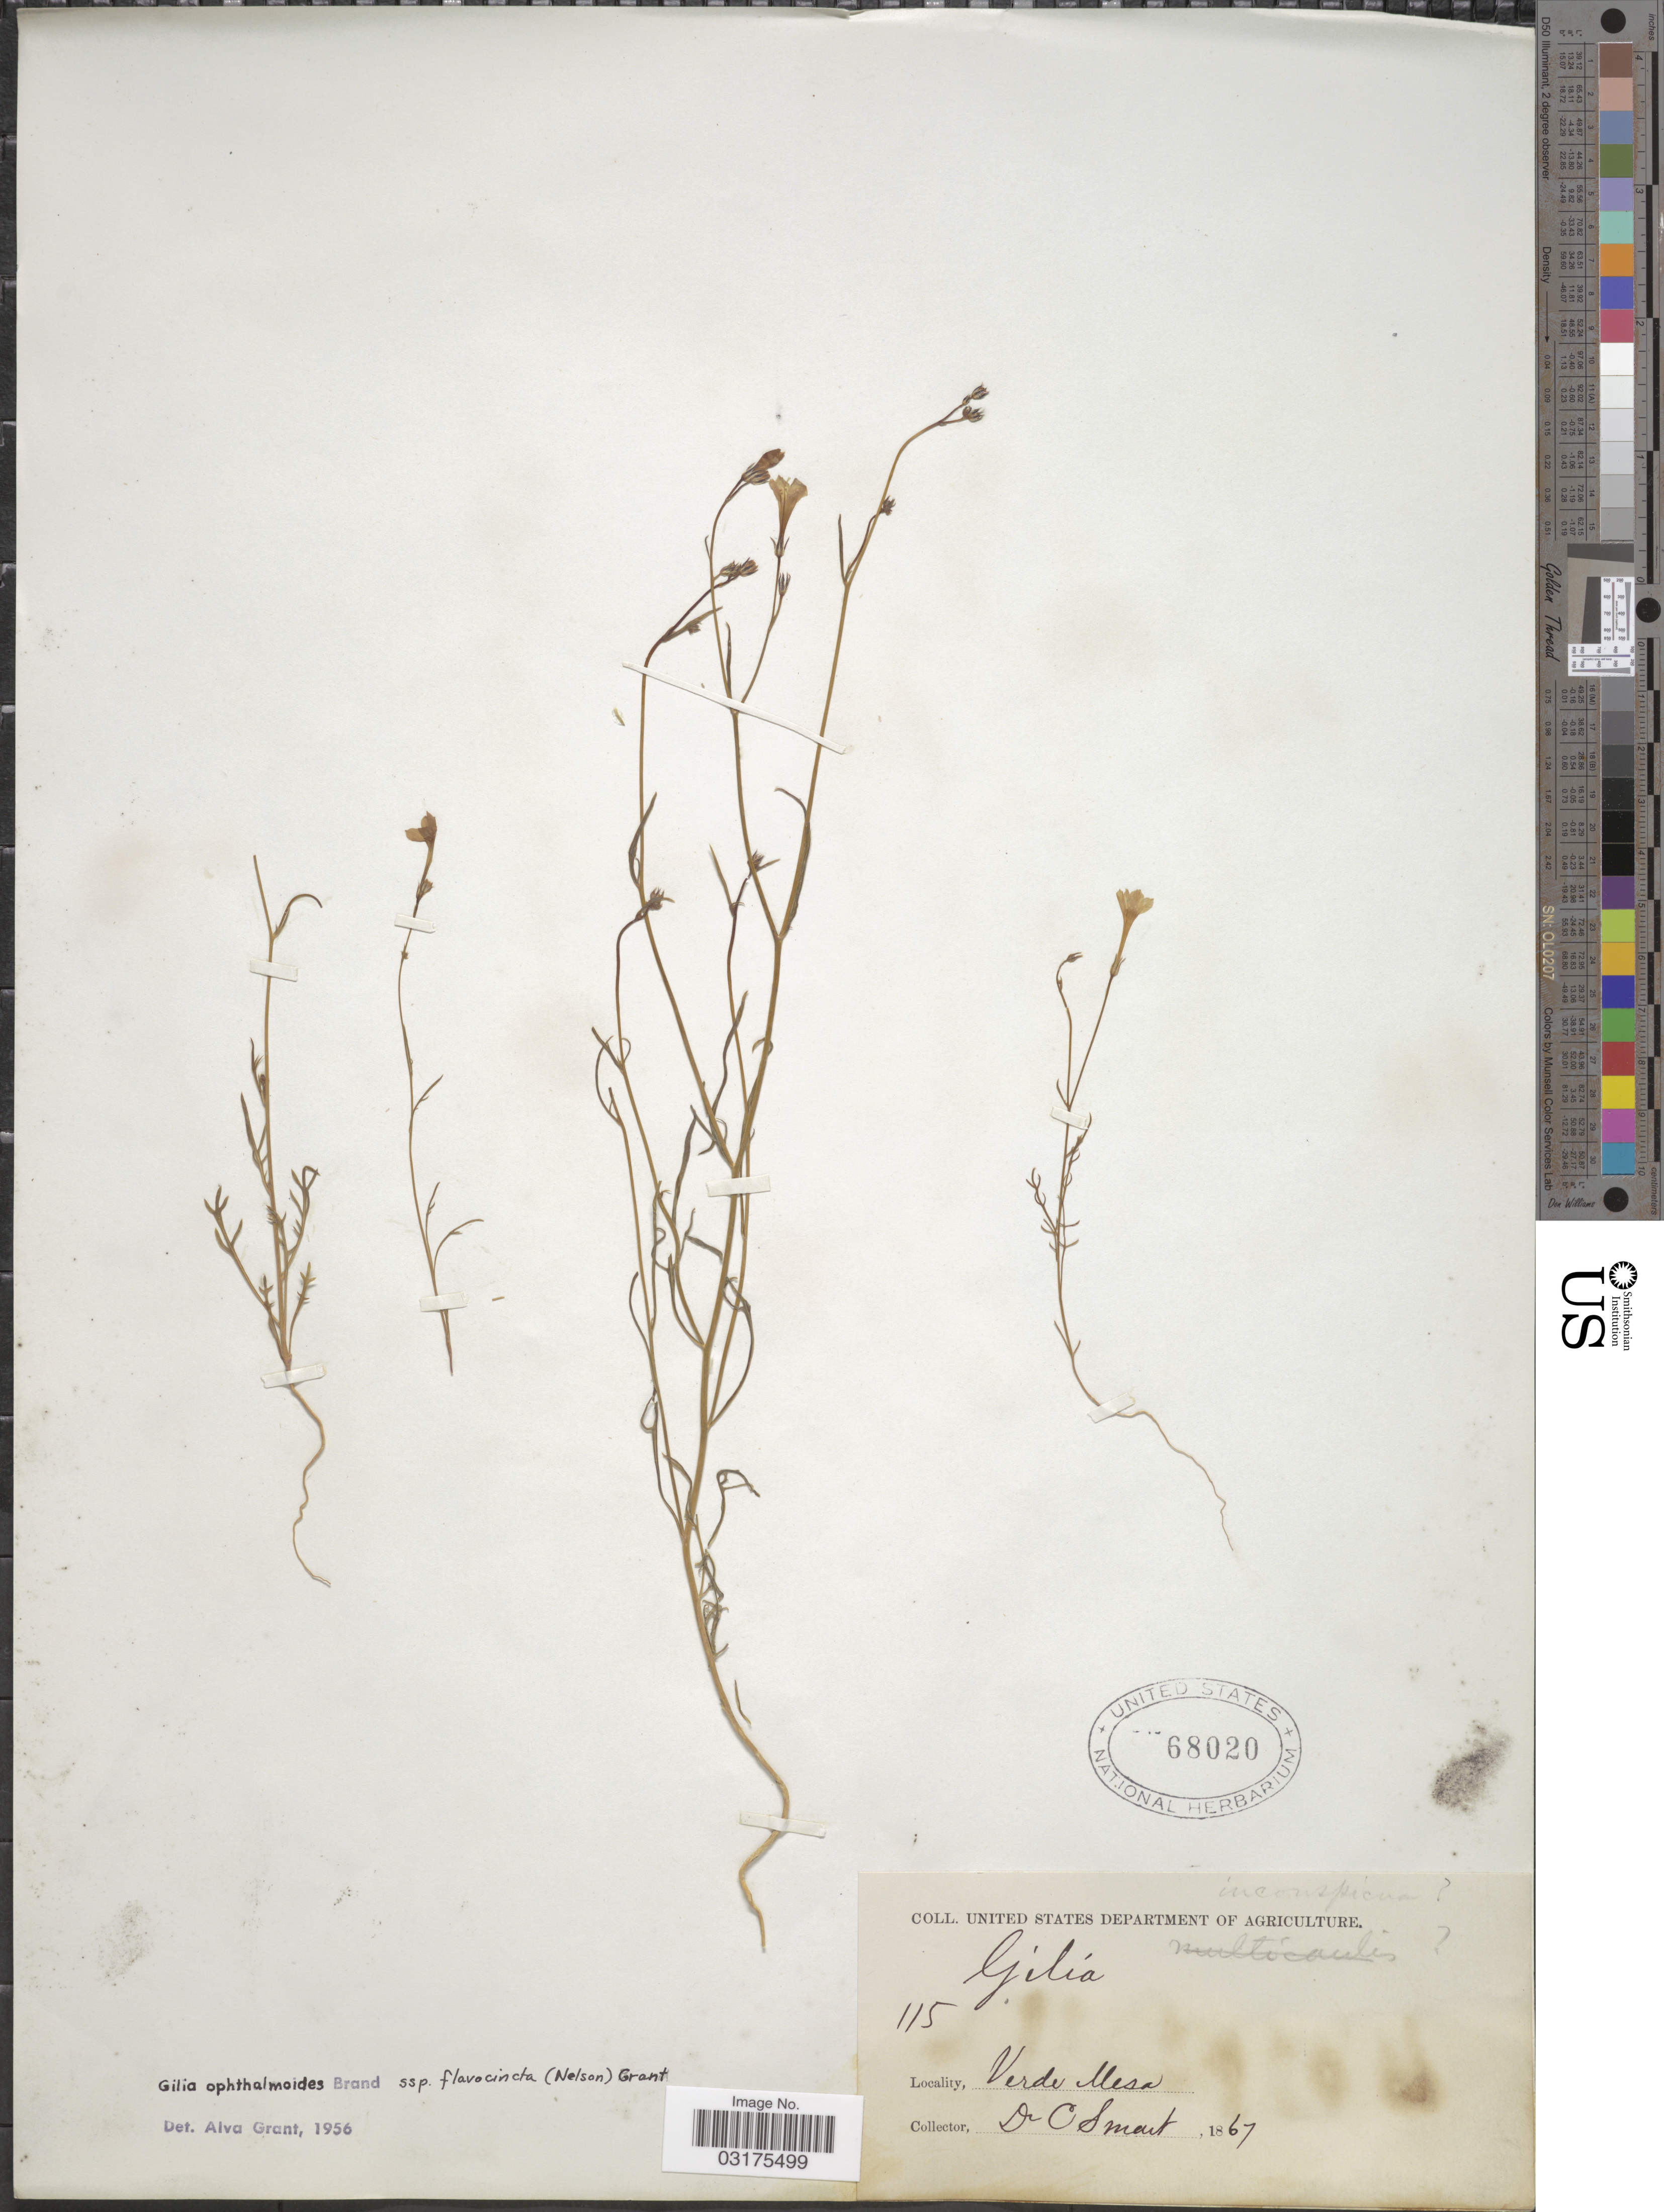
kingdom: Plantae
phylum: Tracheophyta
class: Magnoliopsida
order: Ericales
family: Polemoniaceae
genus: Gilia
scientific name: Gilia flavocincta subsp. flavocincta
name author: A. Nelson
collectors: C. Smart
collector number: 115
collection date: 1867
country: United States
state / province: Colorado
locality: Verde Mesa.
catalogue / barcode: US 68020